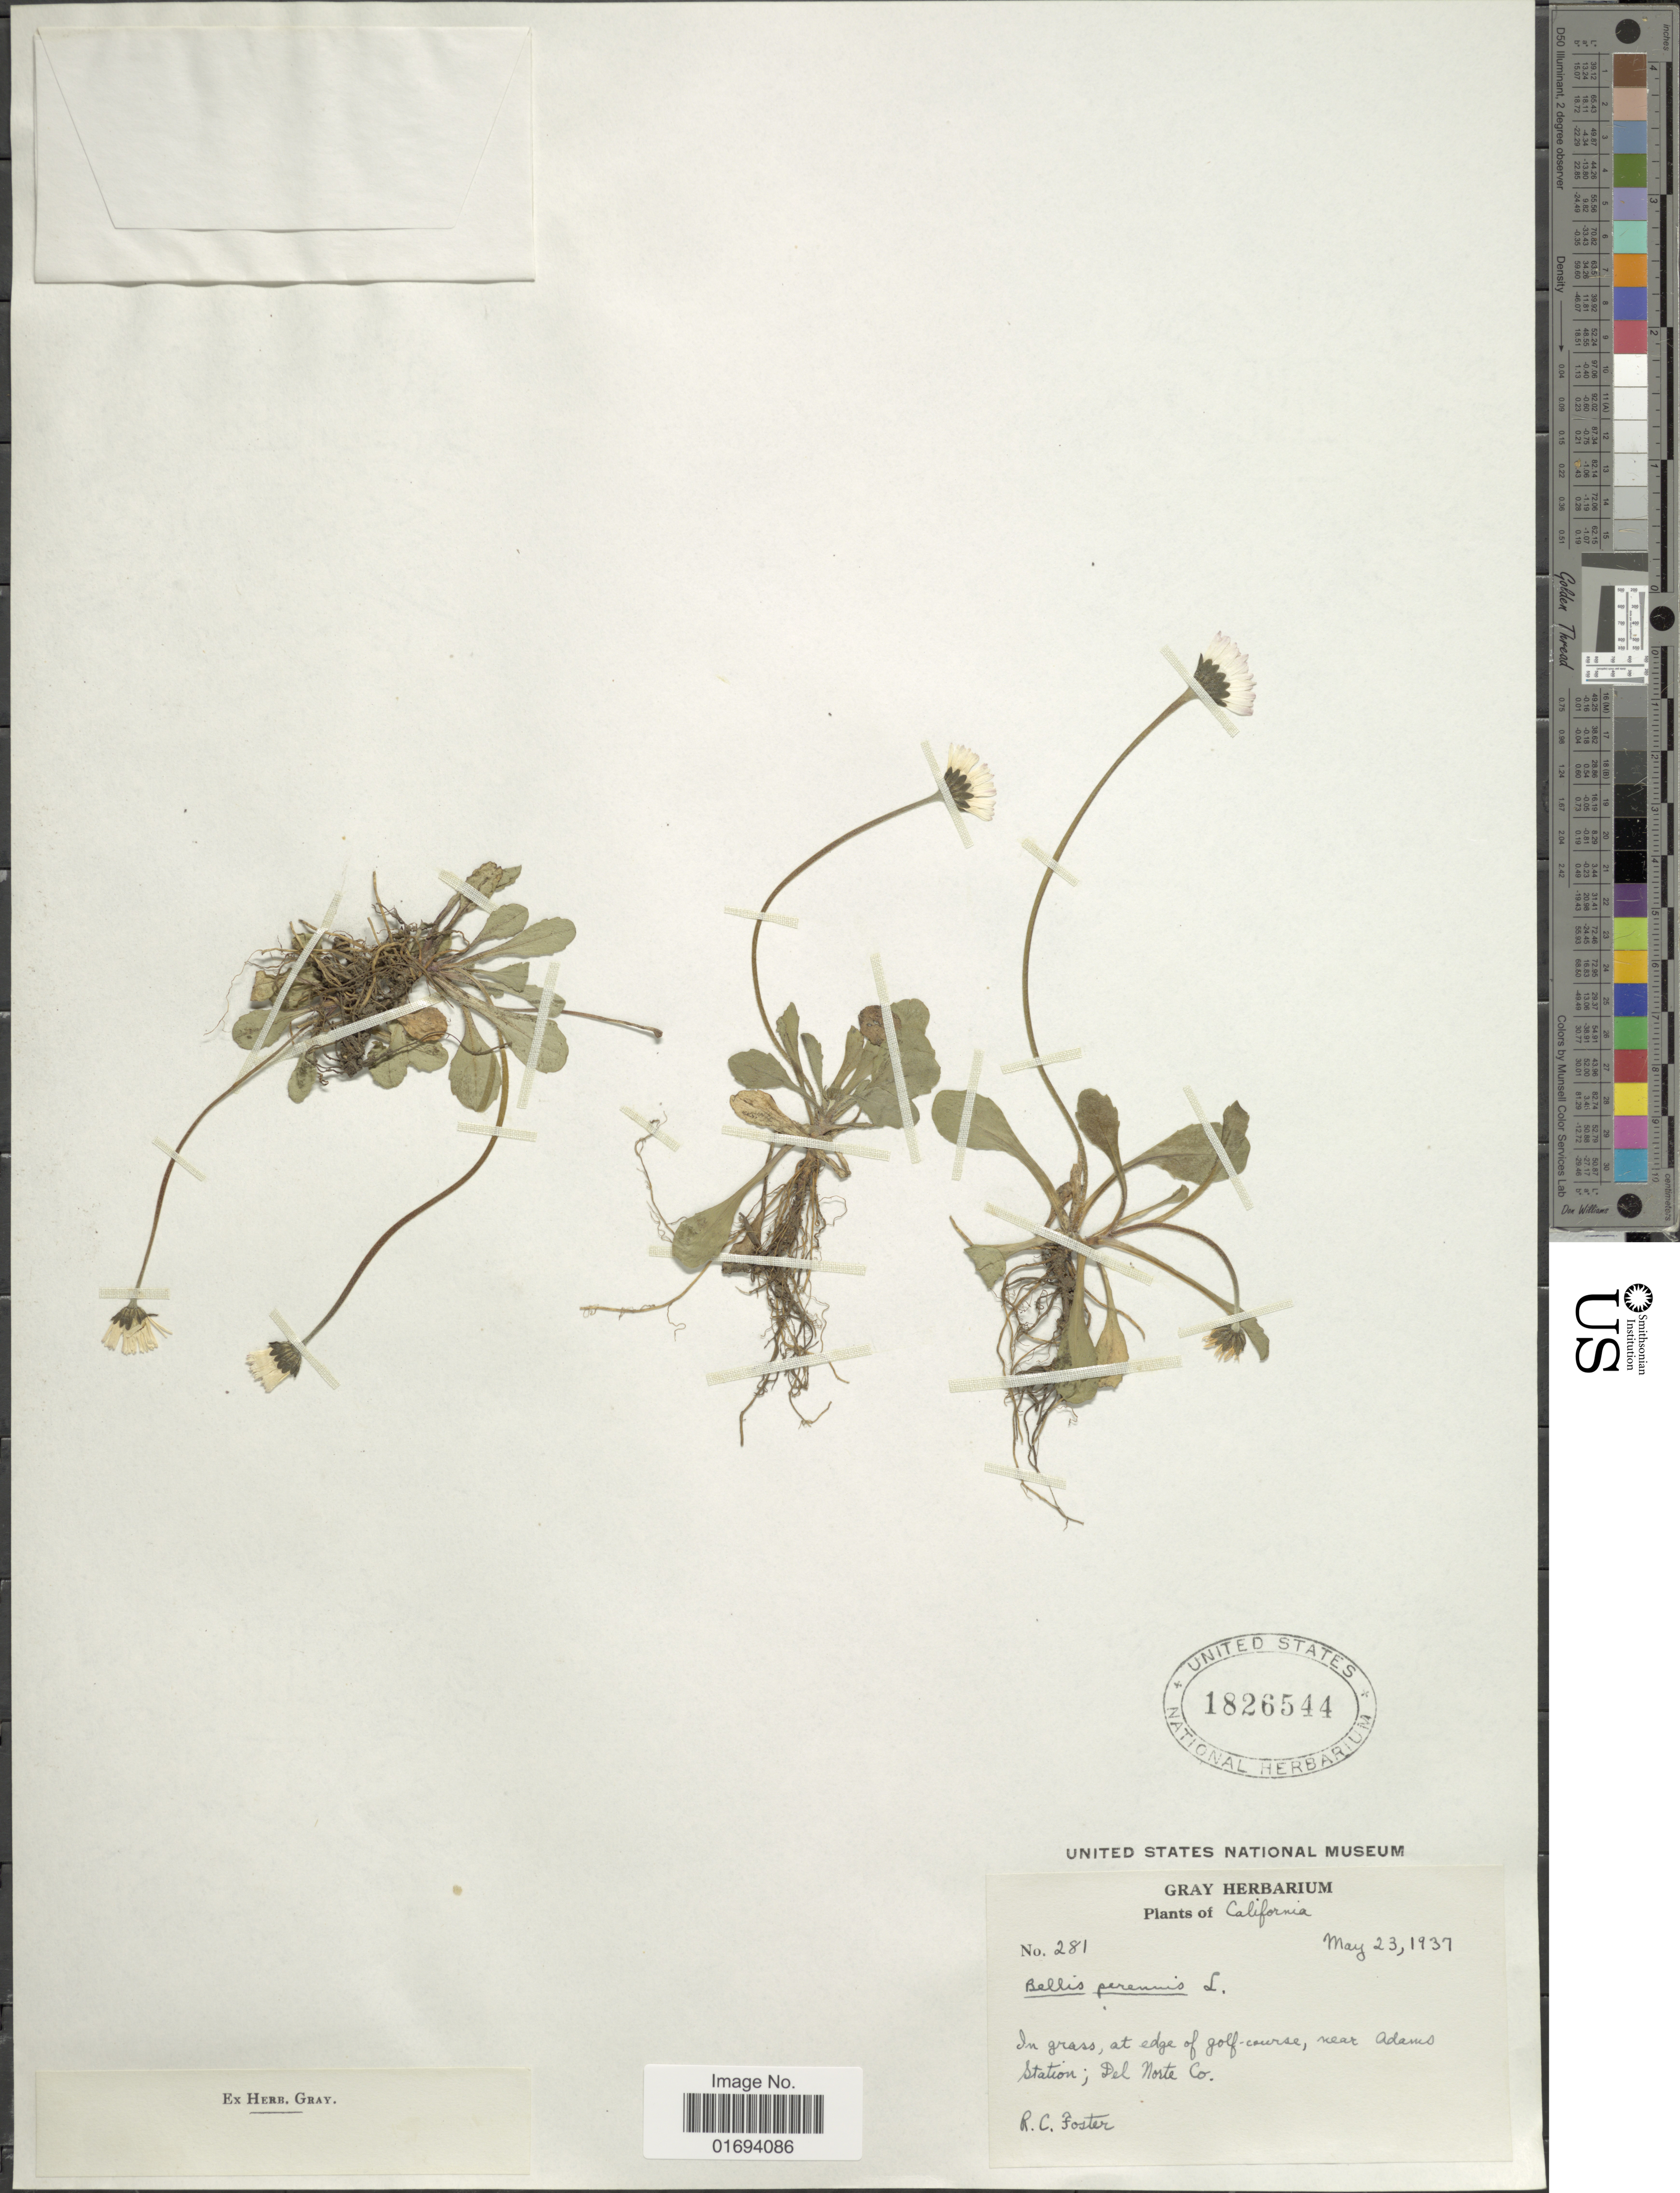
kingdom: Plantae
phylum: Tracheophyta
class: Magnoliopsida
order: Asterales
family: Asteraceae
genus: Bellis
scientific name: Bellis perennis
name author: L.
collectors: R. C. Foster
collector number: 281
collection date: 1937-05-23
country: United States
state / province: California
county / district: Del Norte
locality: At edge of golf-centre, near Adams Station, Del Norte Co.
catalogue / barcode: US 1826544